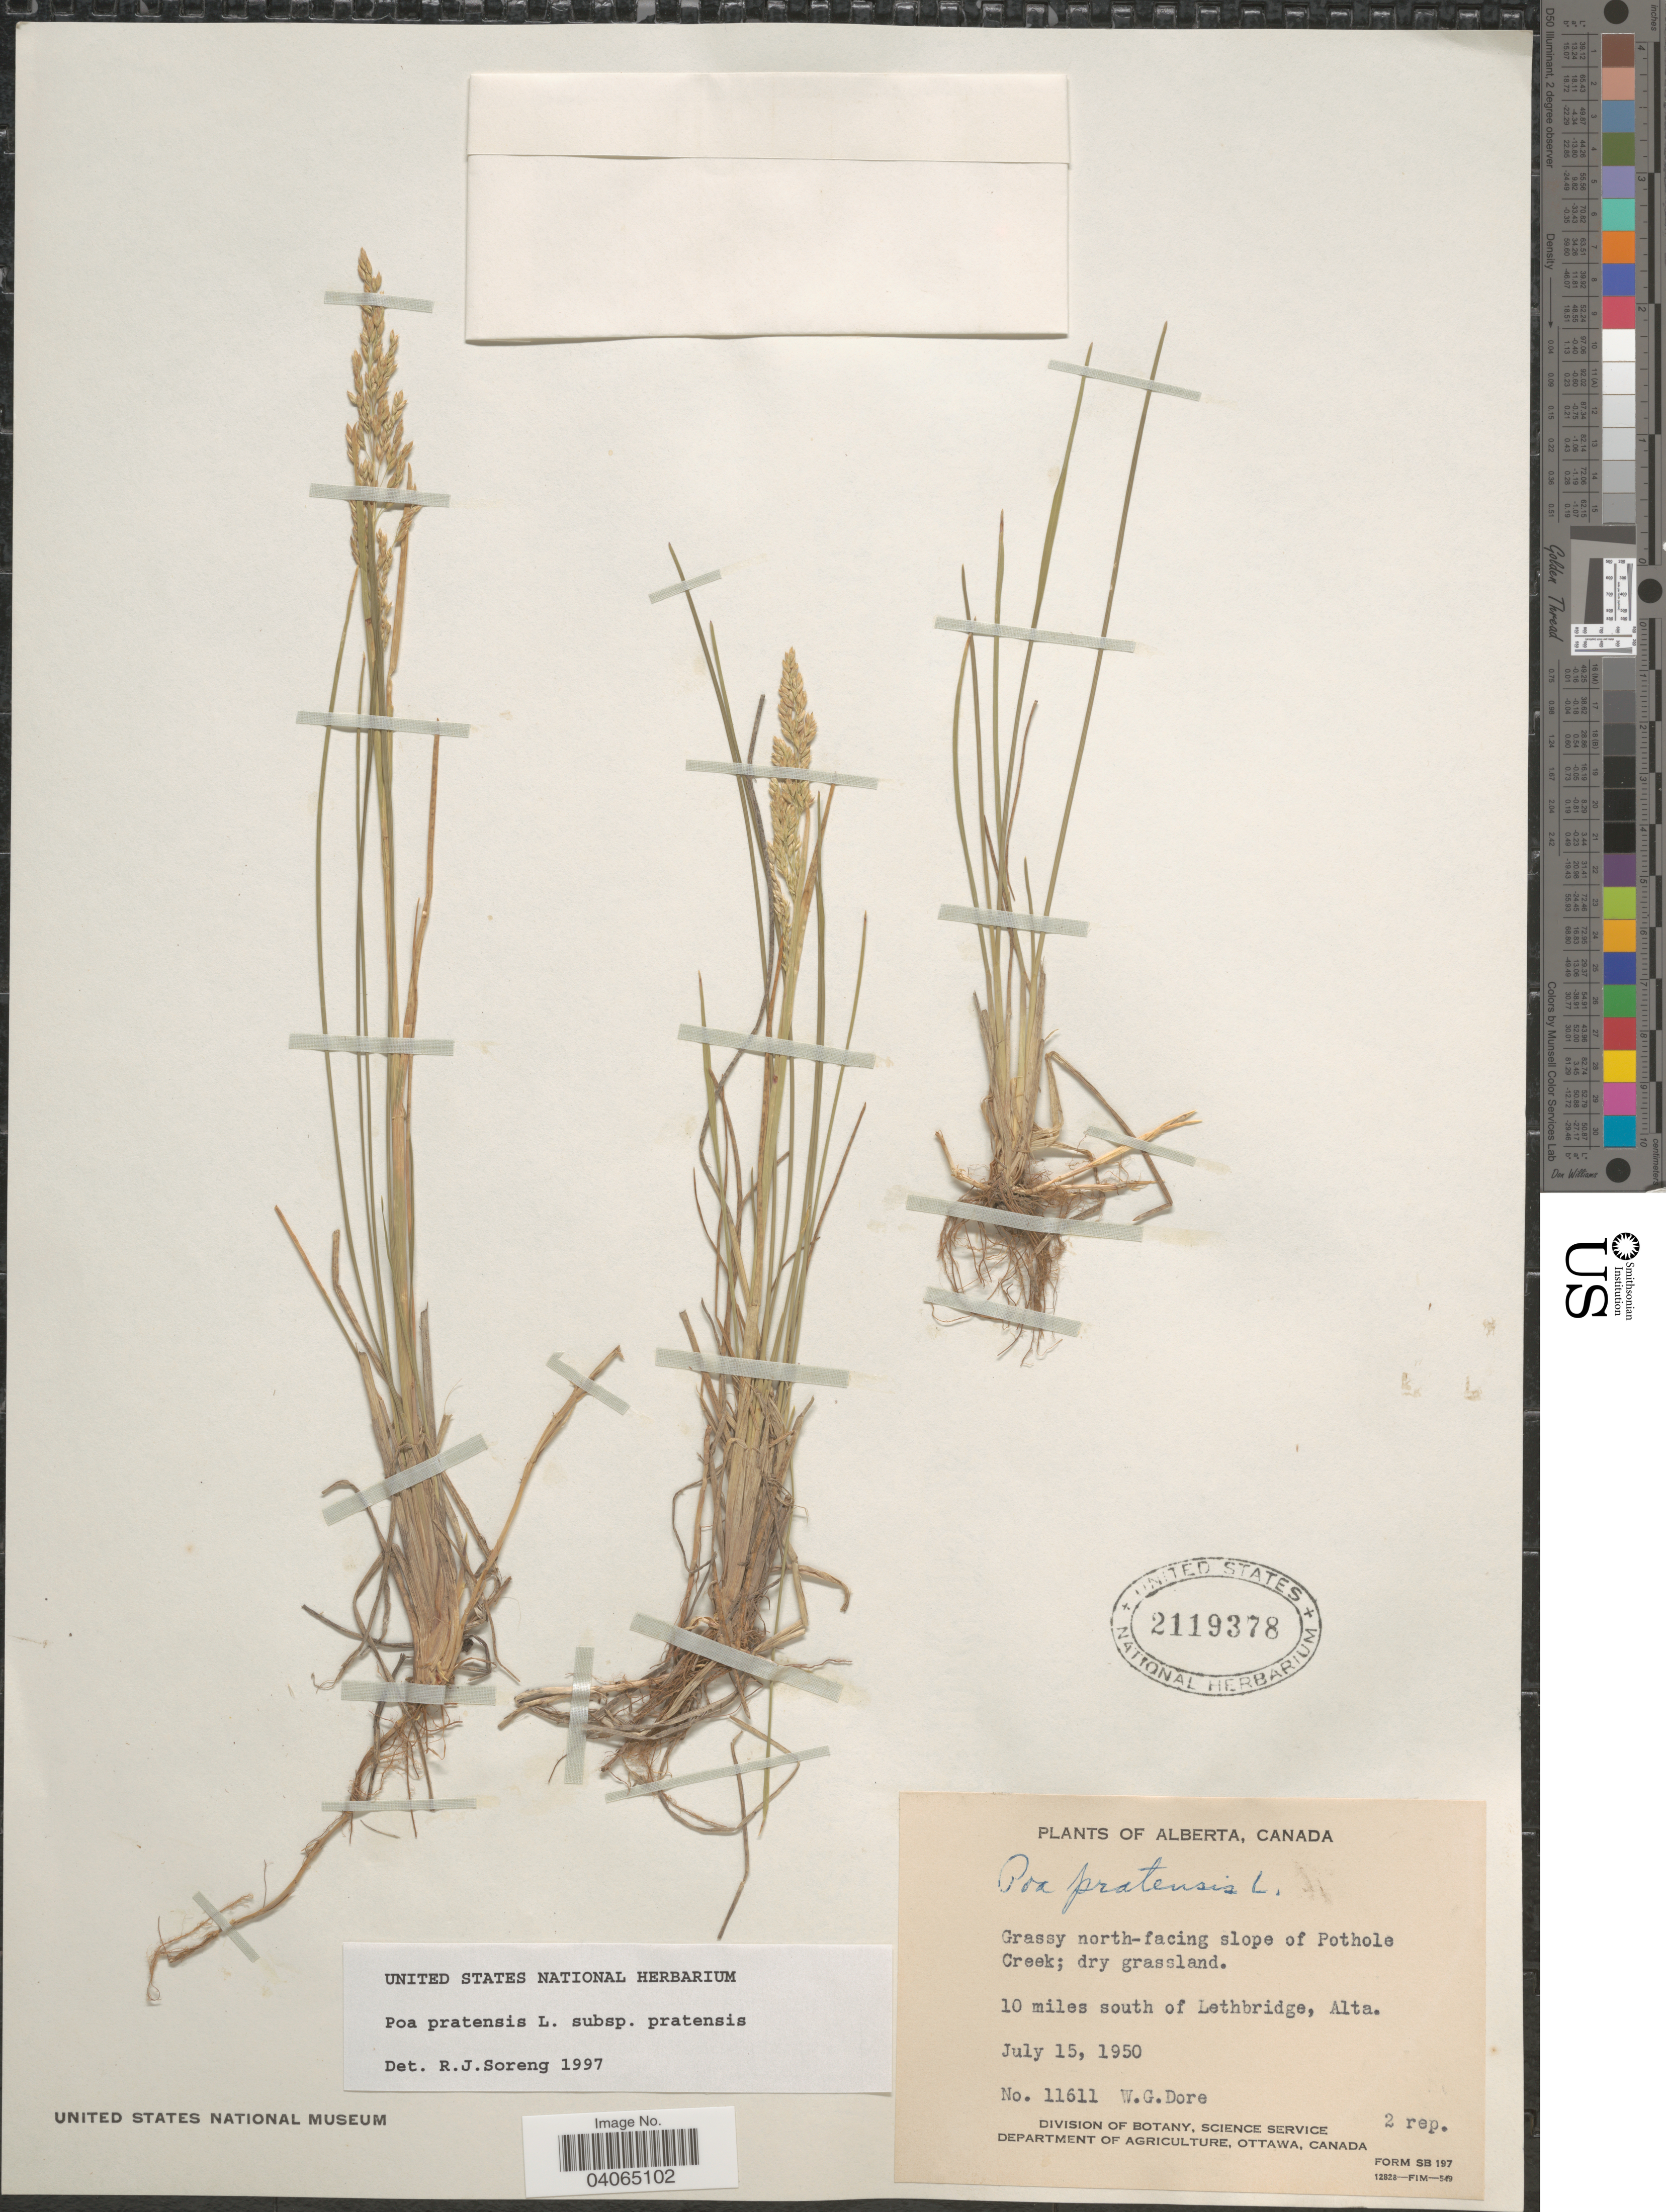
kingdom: Plantae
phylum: Tracheophyta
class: Liliopsida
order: Poales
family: Poaceae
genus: Poa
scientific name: Poa pratensis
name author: L.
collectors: W. Dore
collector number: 11611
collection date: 1950-07-15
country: Canada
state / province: Alberta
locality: Grassy north-facing slope of Pothole Creek. 10 miles south of Lethbridge.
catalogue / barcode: US 2119378